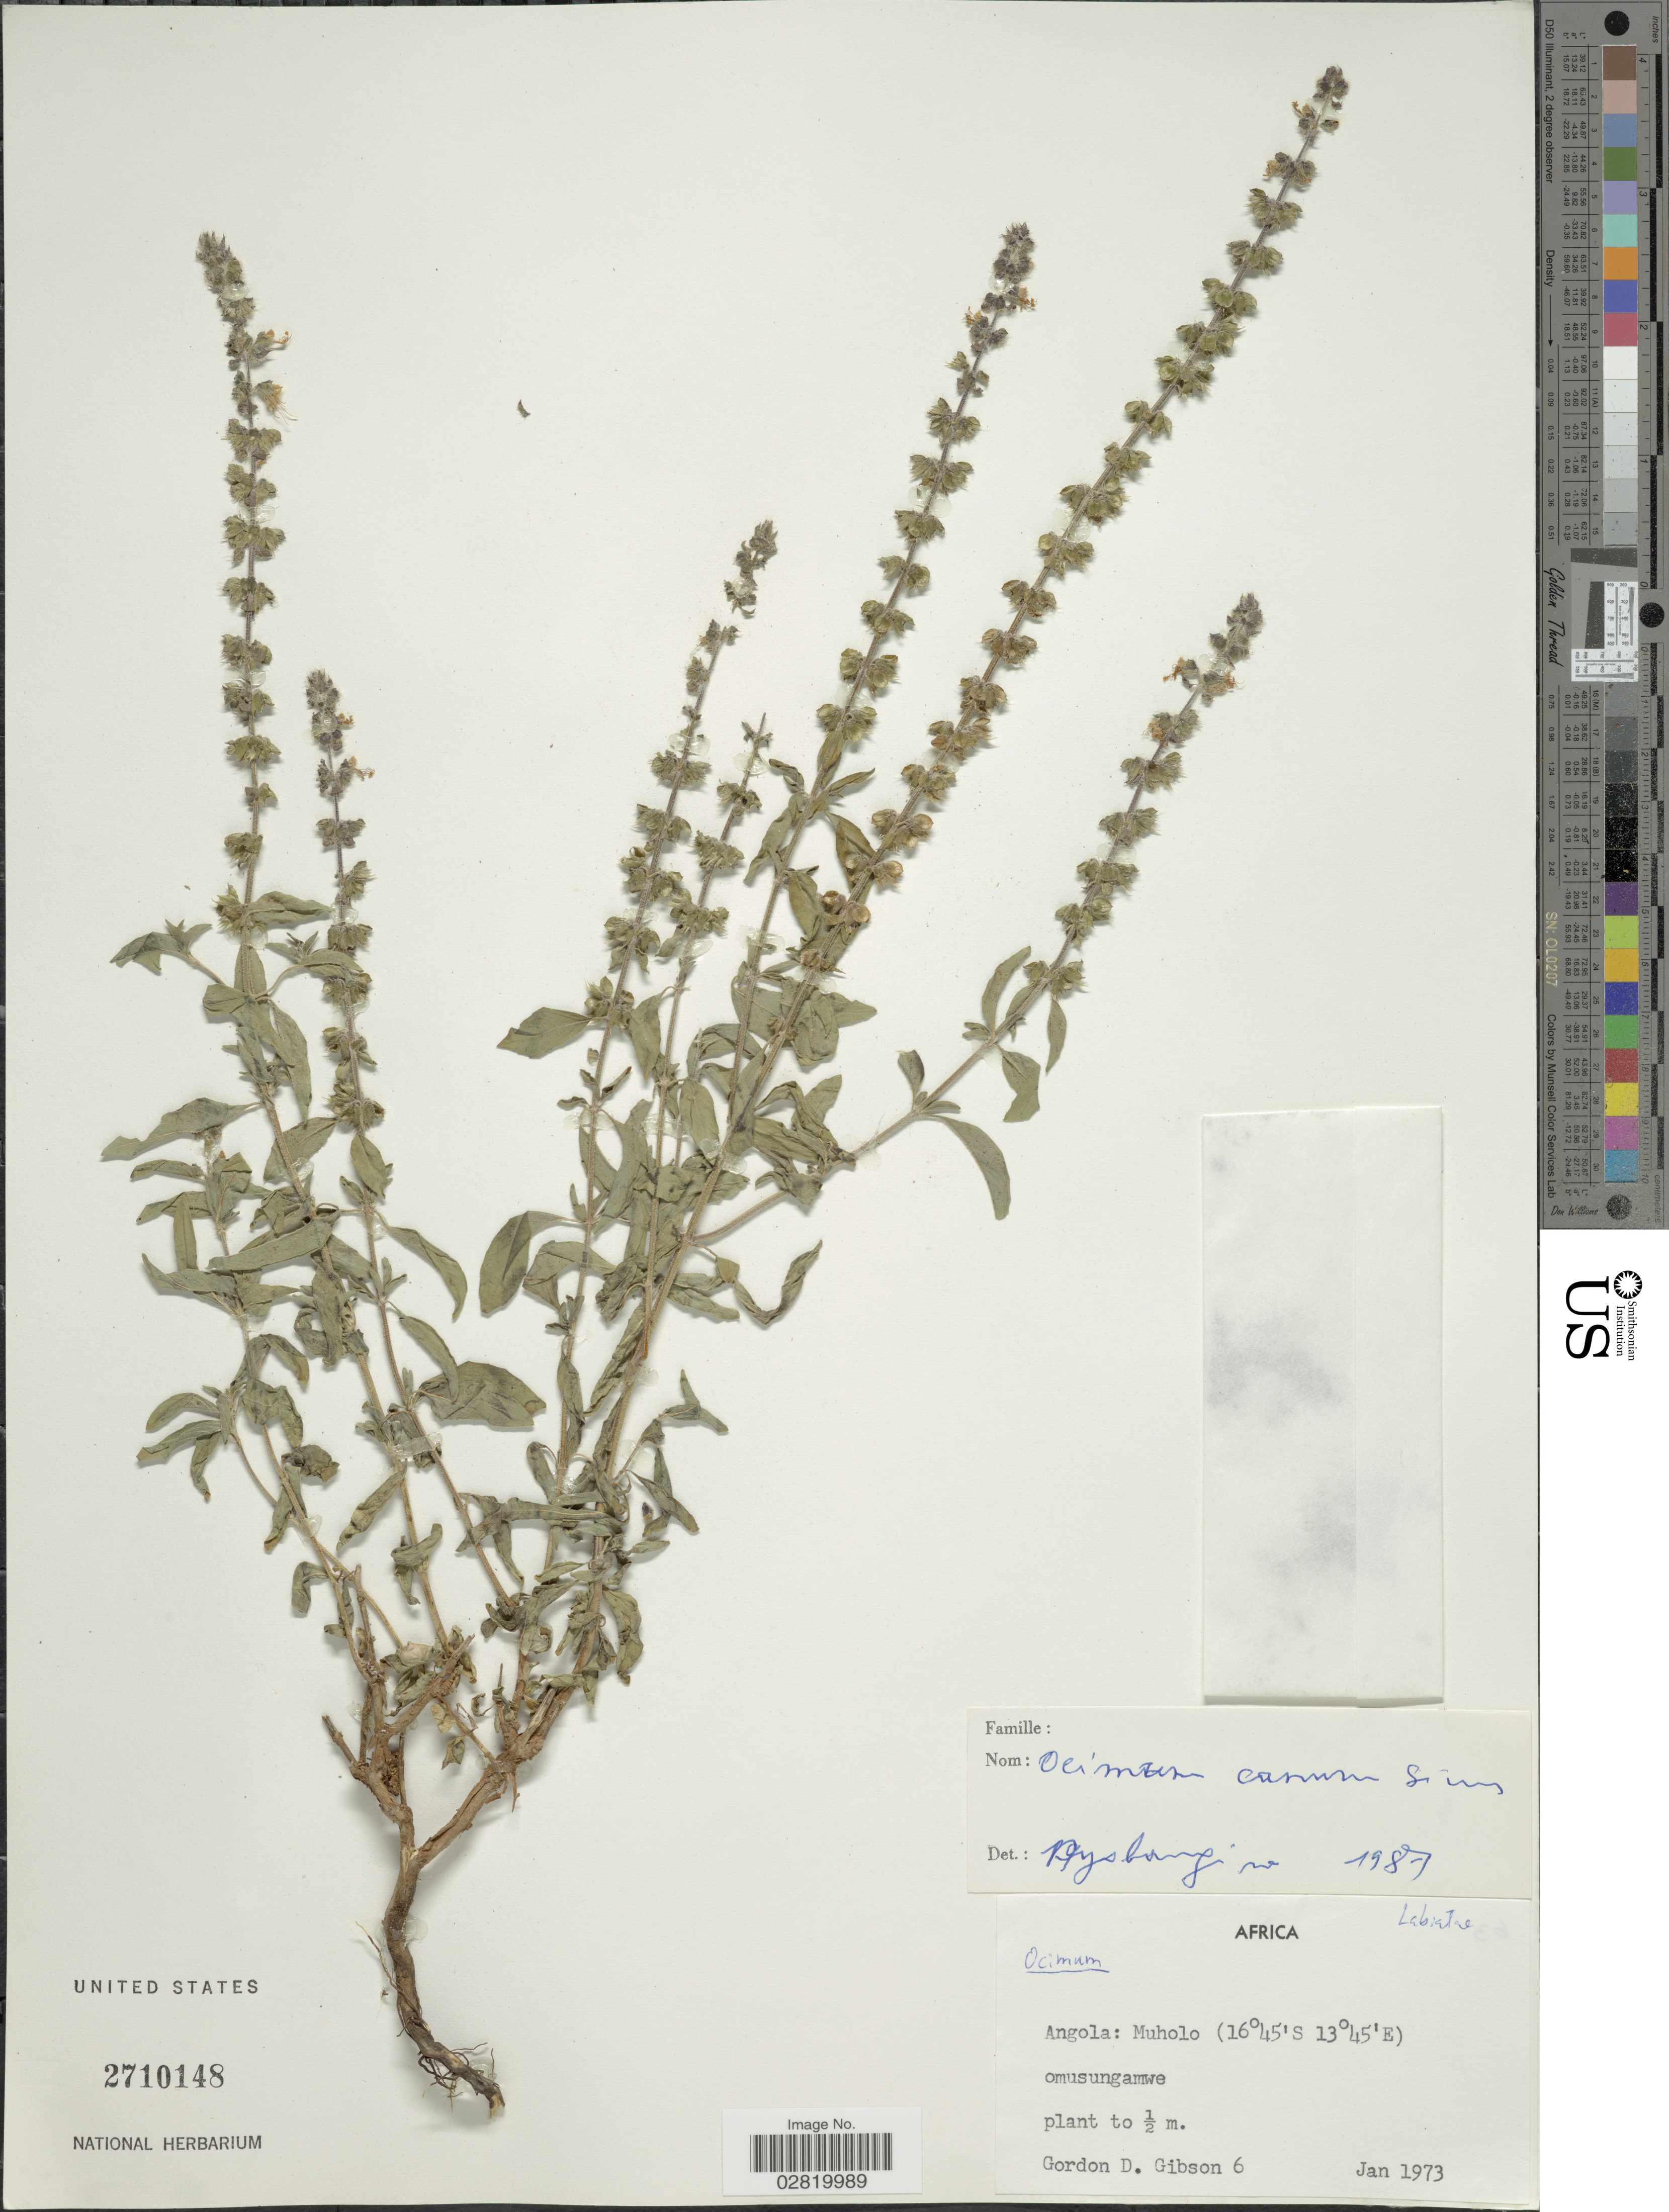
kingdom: Plantae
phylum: Tracheophyta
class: Magnoliopsida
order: Lamiales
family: Lamiaceae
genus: Ocimum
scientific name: Ocimum canum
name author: Sims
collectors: G. D. Gibson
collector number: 6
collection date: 1973-01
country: Angola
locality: Muholo.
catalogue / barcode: US 2710148